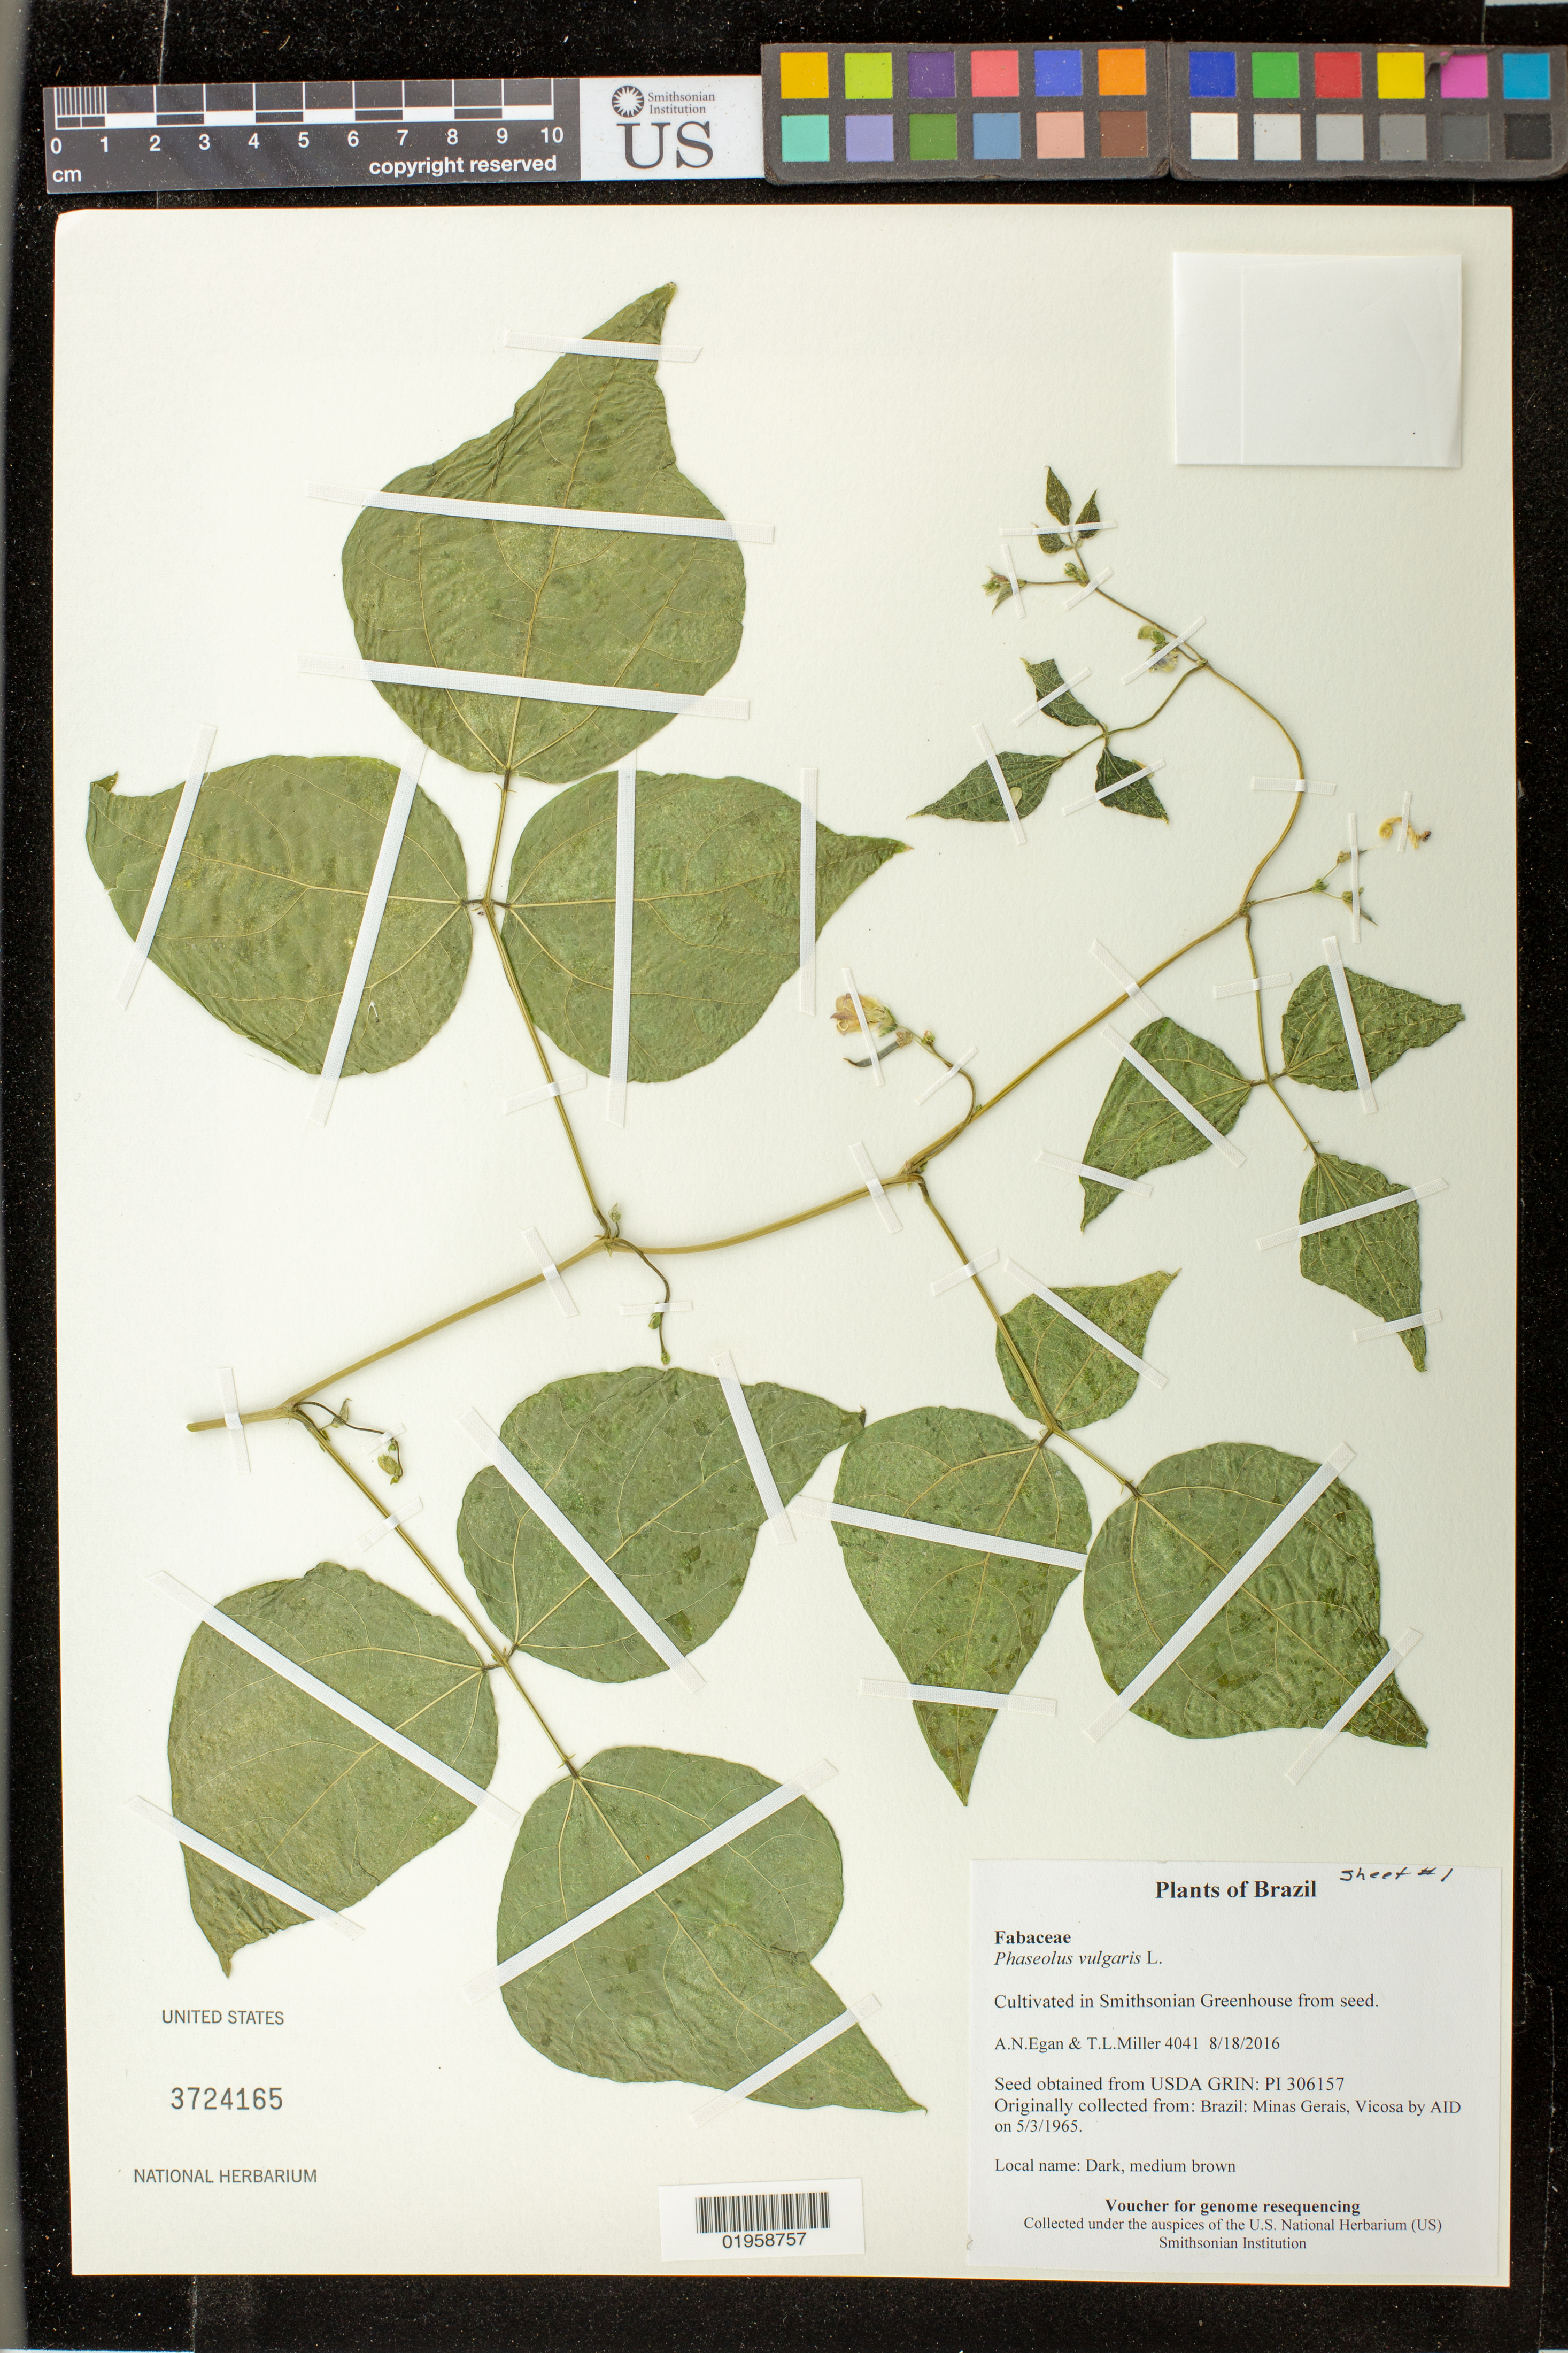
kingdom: Plantae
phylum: Tracheophyta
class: Magnoliopsida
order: Fabales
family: Fabaceae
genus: Phaseolus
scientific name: Phaseolus vulgaris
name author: L.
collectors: A. N. Egan & T. L. Miller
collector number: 4041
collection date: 2016-08-18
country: United States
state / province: Maryland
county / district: Prince George's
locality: Smithsonian's Museum Support Ctr; 4210 Suitland Pkwy., NMNH Botany Research Greenhouses. Suitland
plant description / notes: Originally collected in Brazil, Minas Gerais, Vicosa on 1965-05-03. Collected by AID; Grown from seed acquired from the USDA's GRIN seed bank.; Dark, medium brown bean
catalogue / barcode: US 3724165